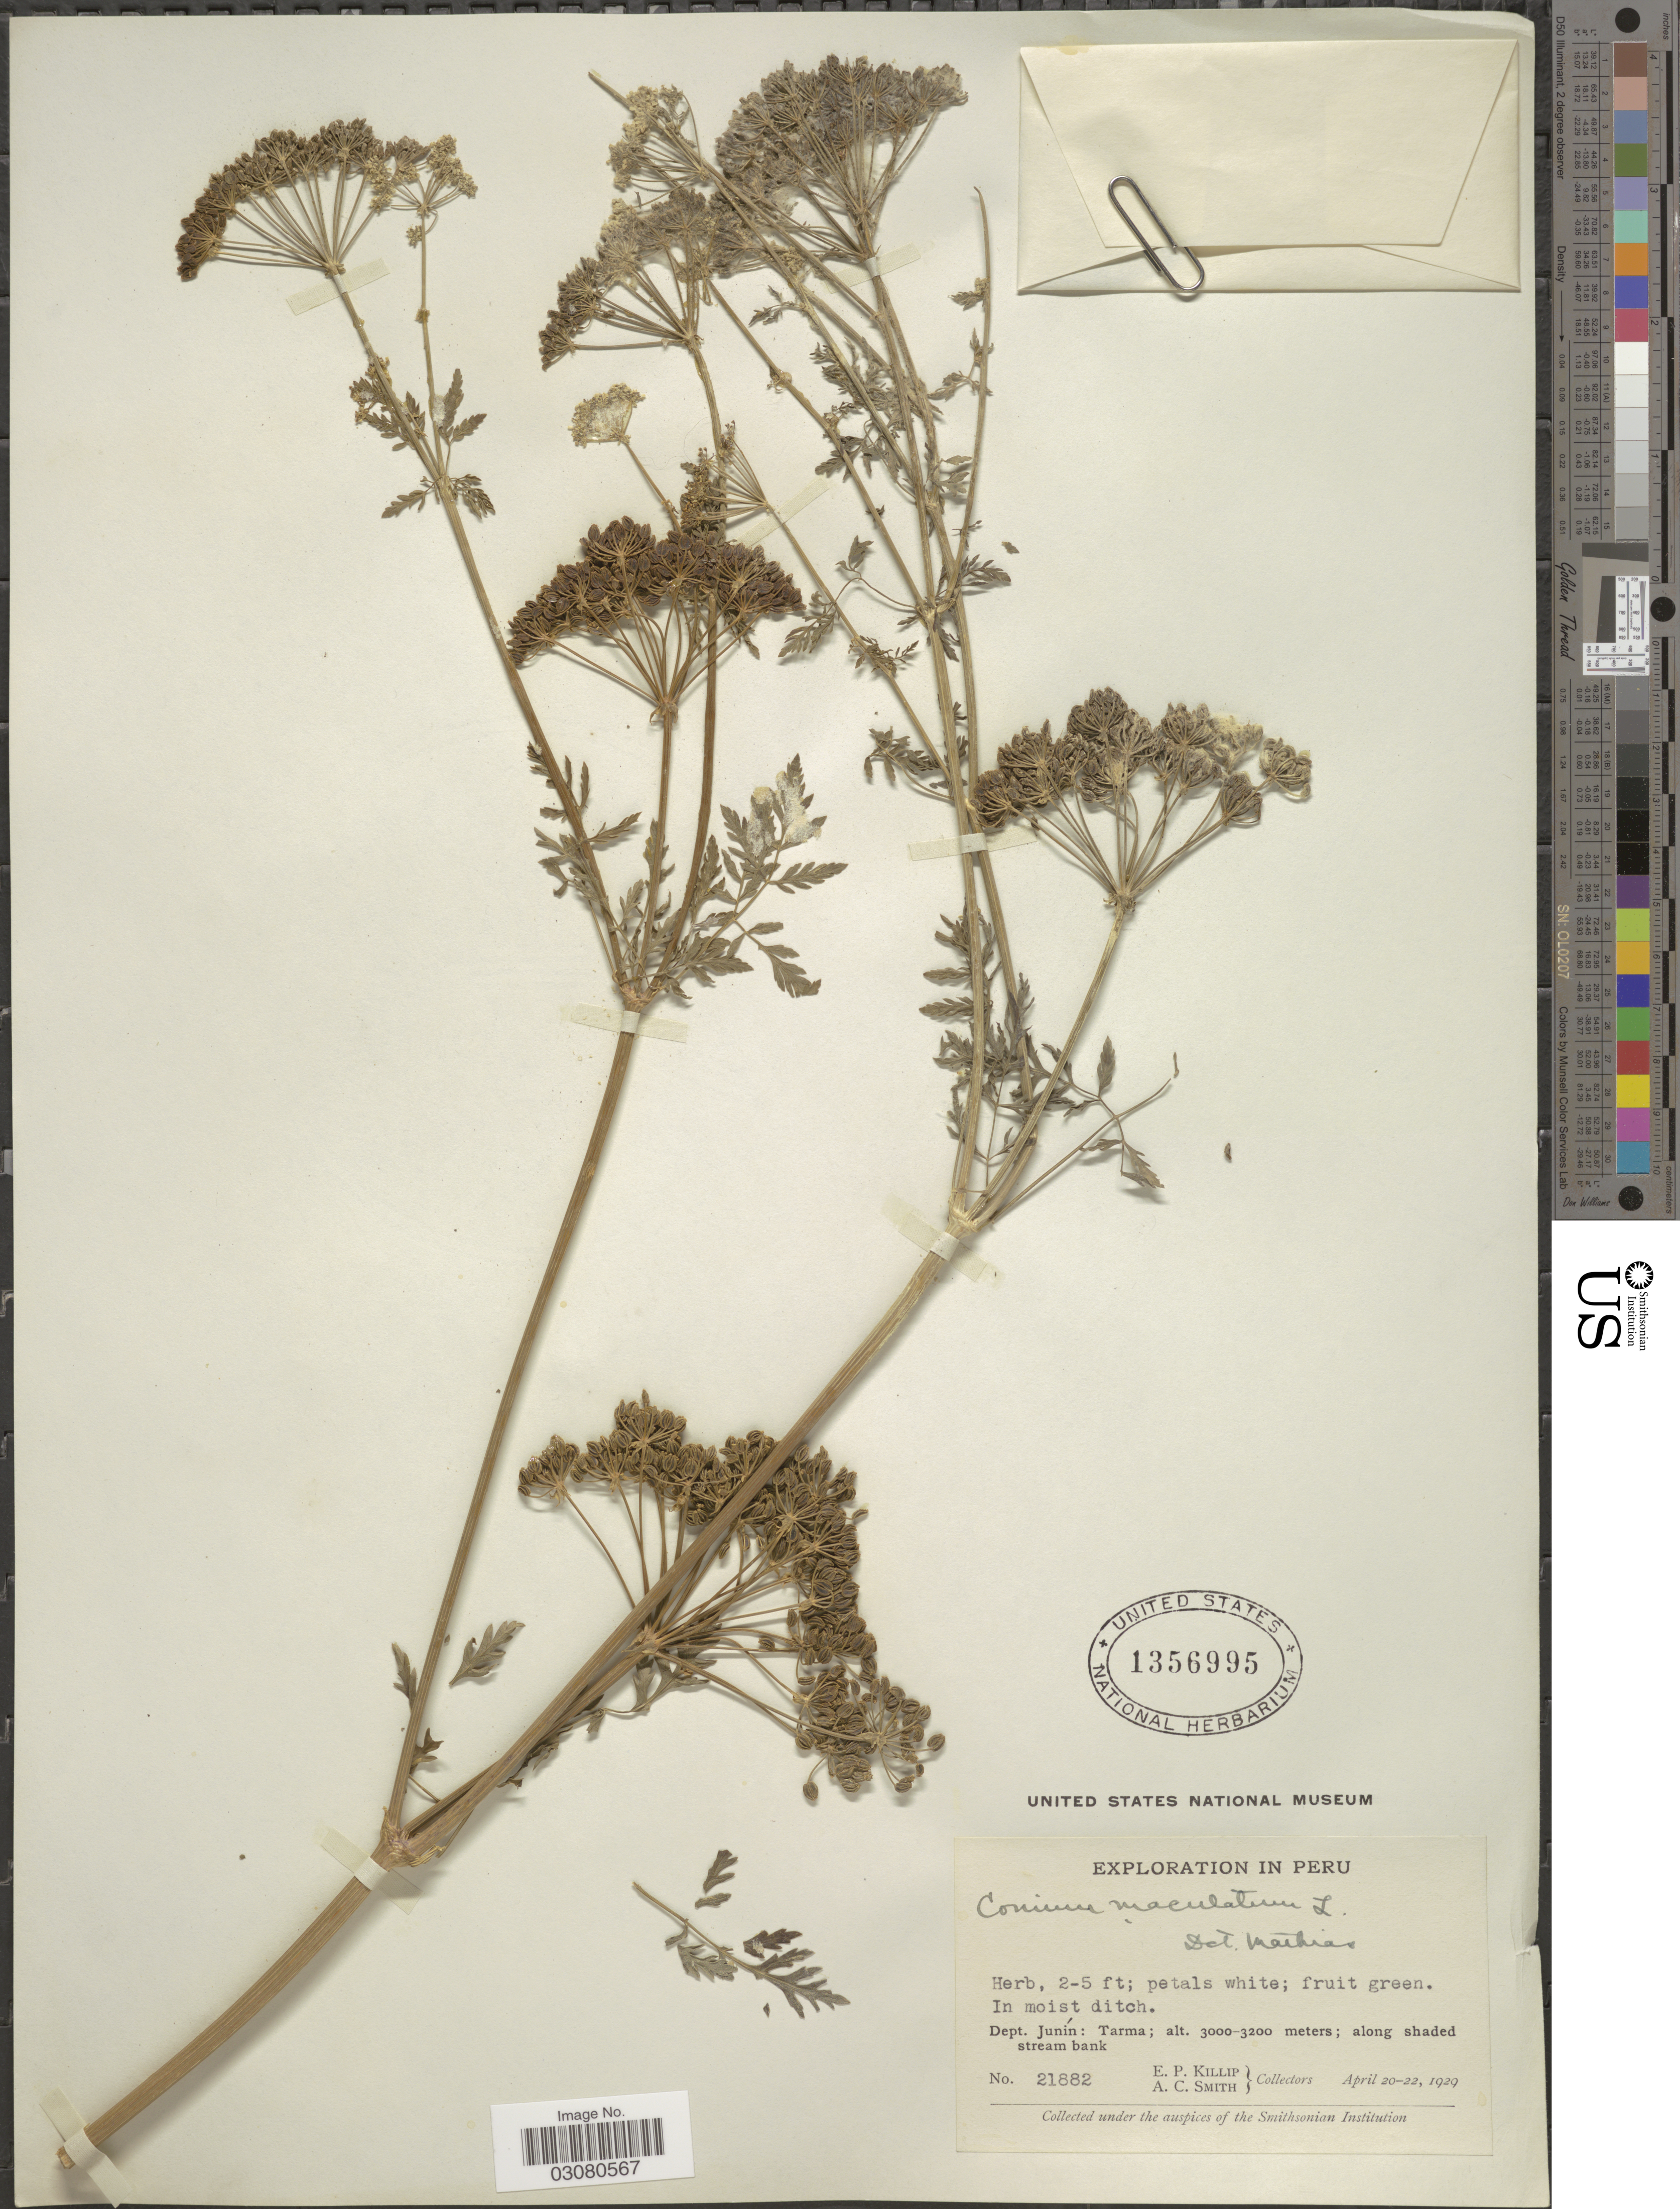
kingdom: Plantae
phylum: Tracheophyta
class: Magnoliopsida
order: Apiales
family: Apiaceae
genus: Conium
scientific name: Conium maculatum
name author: L.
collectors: E. P. Killip & A. C. Smith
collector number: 21882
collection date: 1929-04-20/1929-04-22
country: Peru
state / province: Junín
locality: Dept. Junín: Tarma.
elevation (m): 3000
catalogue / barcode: US 1356995